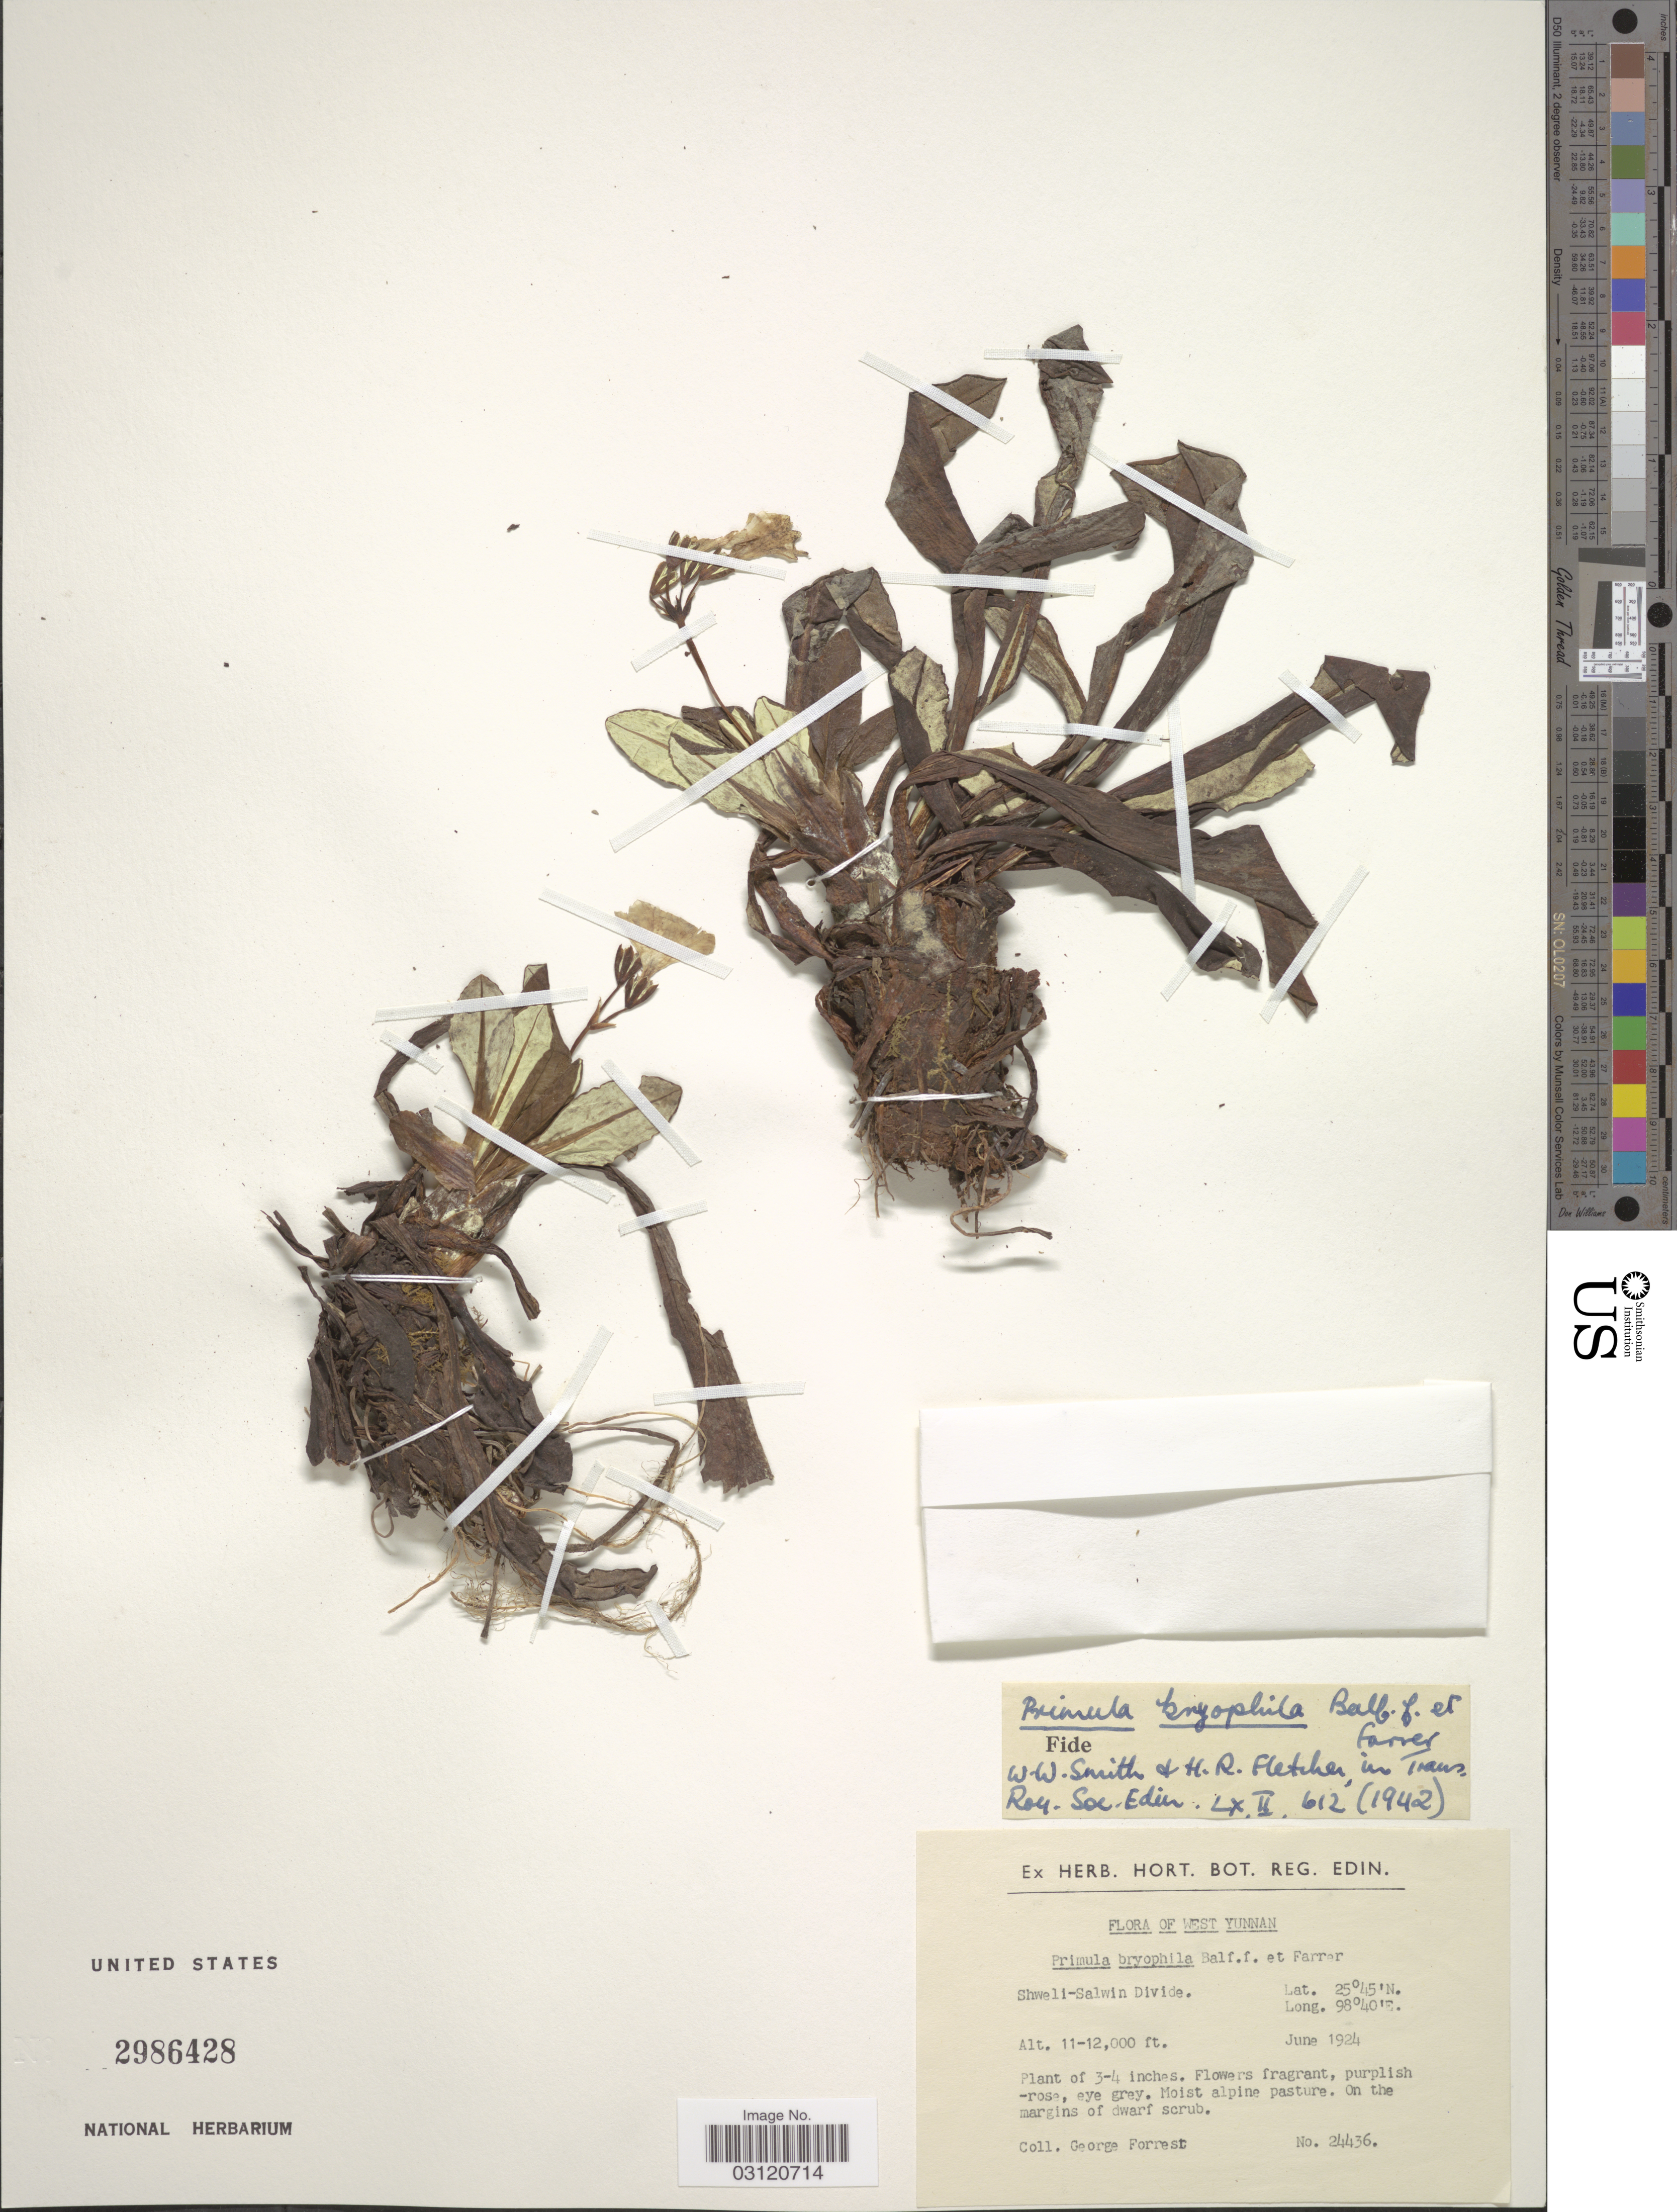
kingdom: Plantae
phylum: Tracheophyta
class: Magnoliopsida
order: Ericales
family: Primulaceae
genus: Primula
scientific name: Primula bryophila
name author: Balf. f. & Farrer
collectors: G. Forrest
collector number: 24436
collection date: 1924-06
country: China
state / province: Yunnan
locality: West Yunnan, Shweli-Salwin Divide.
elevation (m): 3353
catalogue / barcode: US 2986428